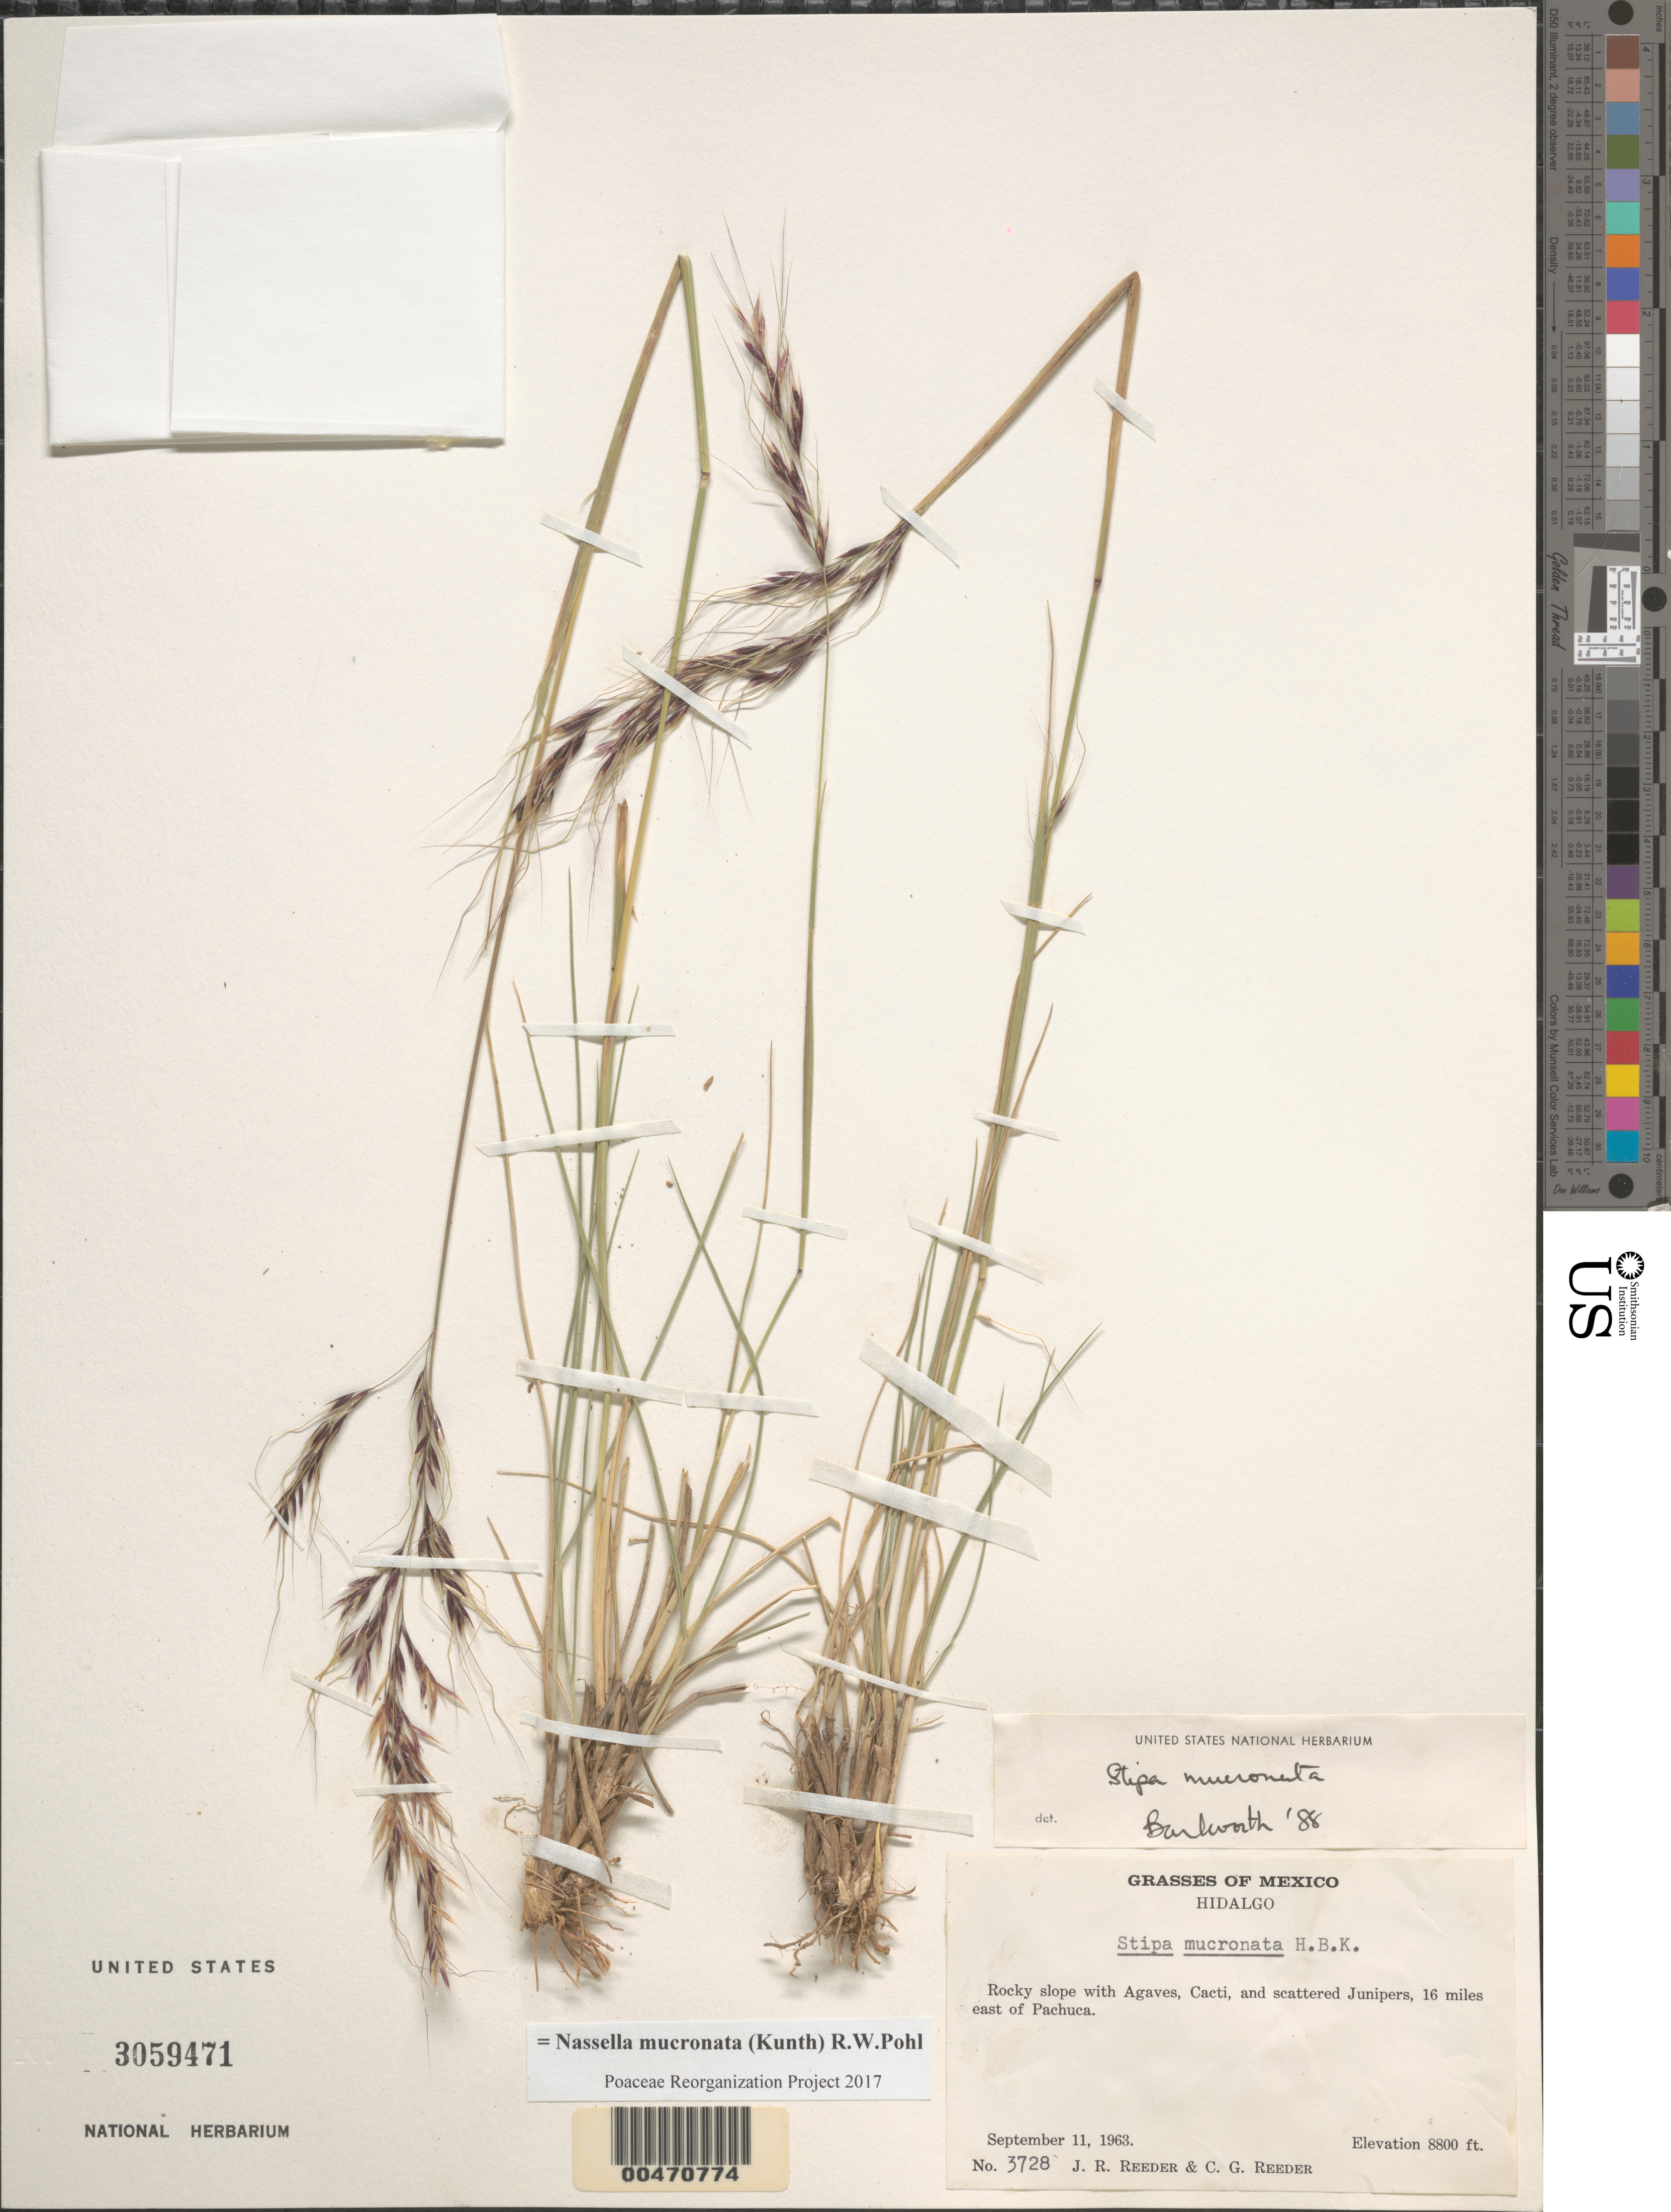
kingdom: Plantae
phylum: Tracheophyta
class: Liliopsida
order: Poales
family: Poaceae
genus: Nassella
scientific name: Nassella mucronata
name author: (Kunth) R.W. Pohl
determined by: Poaceae Reorganization Project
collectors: J. R. Reeder & C. G. Reeder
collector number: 3728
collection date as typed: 11 Sep 1963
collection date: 1963-09-11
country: Mexico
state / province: Hidalgo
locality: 16 mi E of Pachuca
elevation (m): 2682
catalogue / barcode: US 3059471